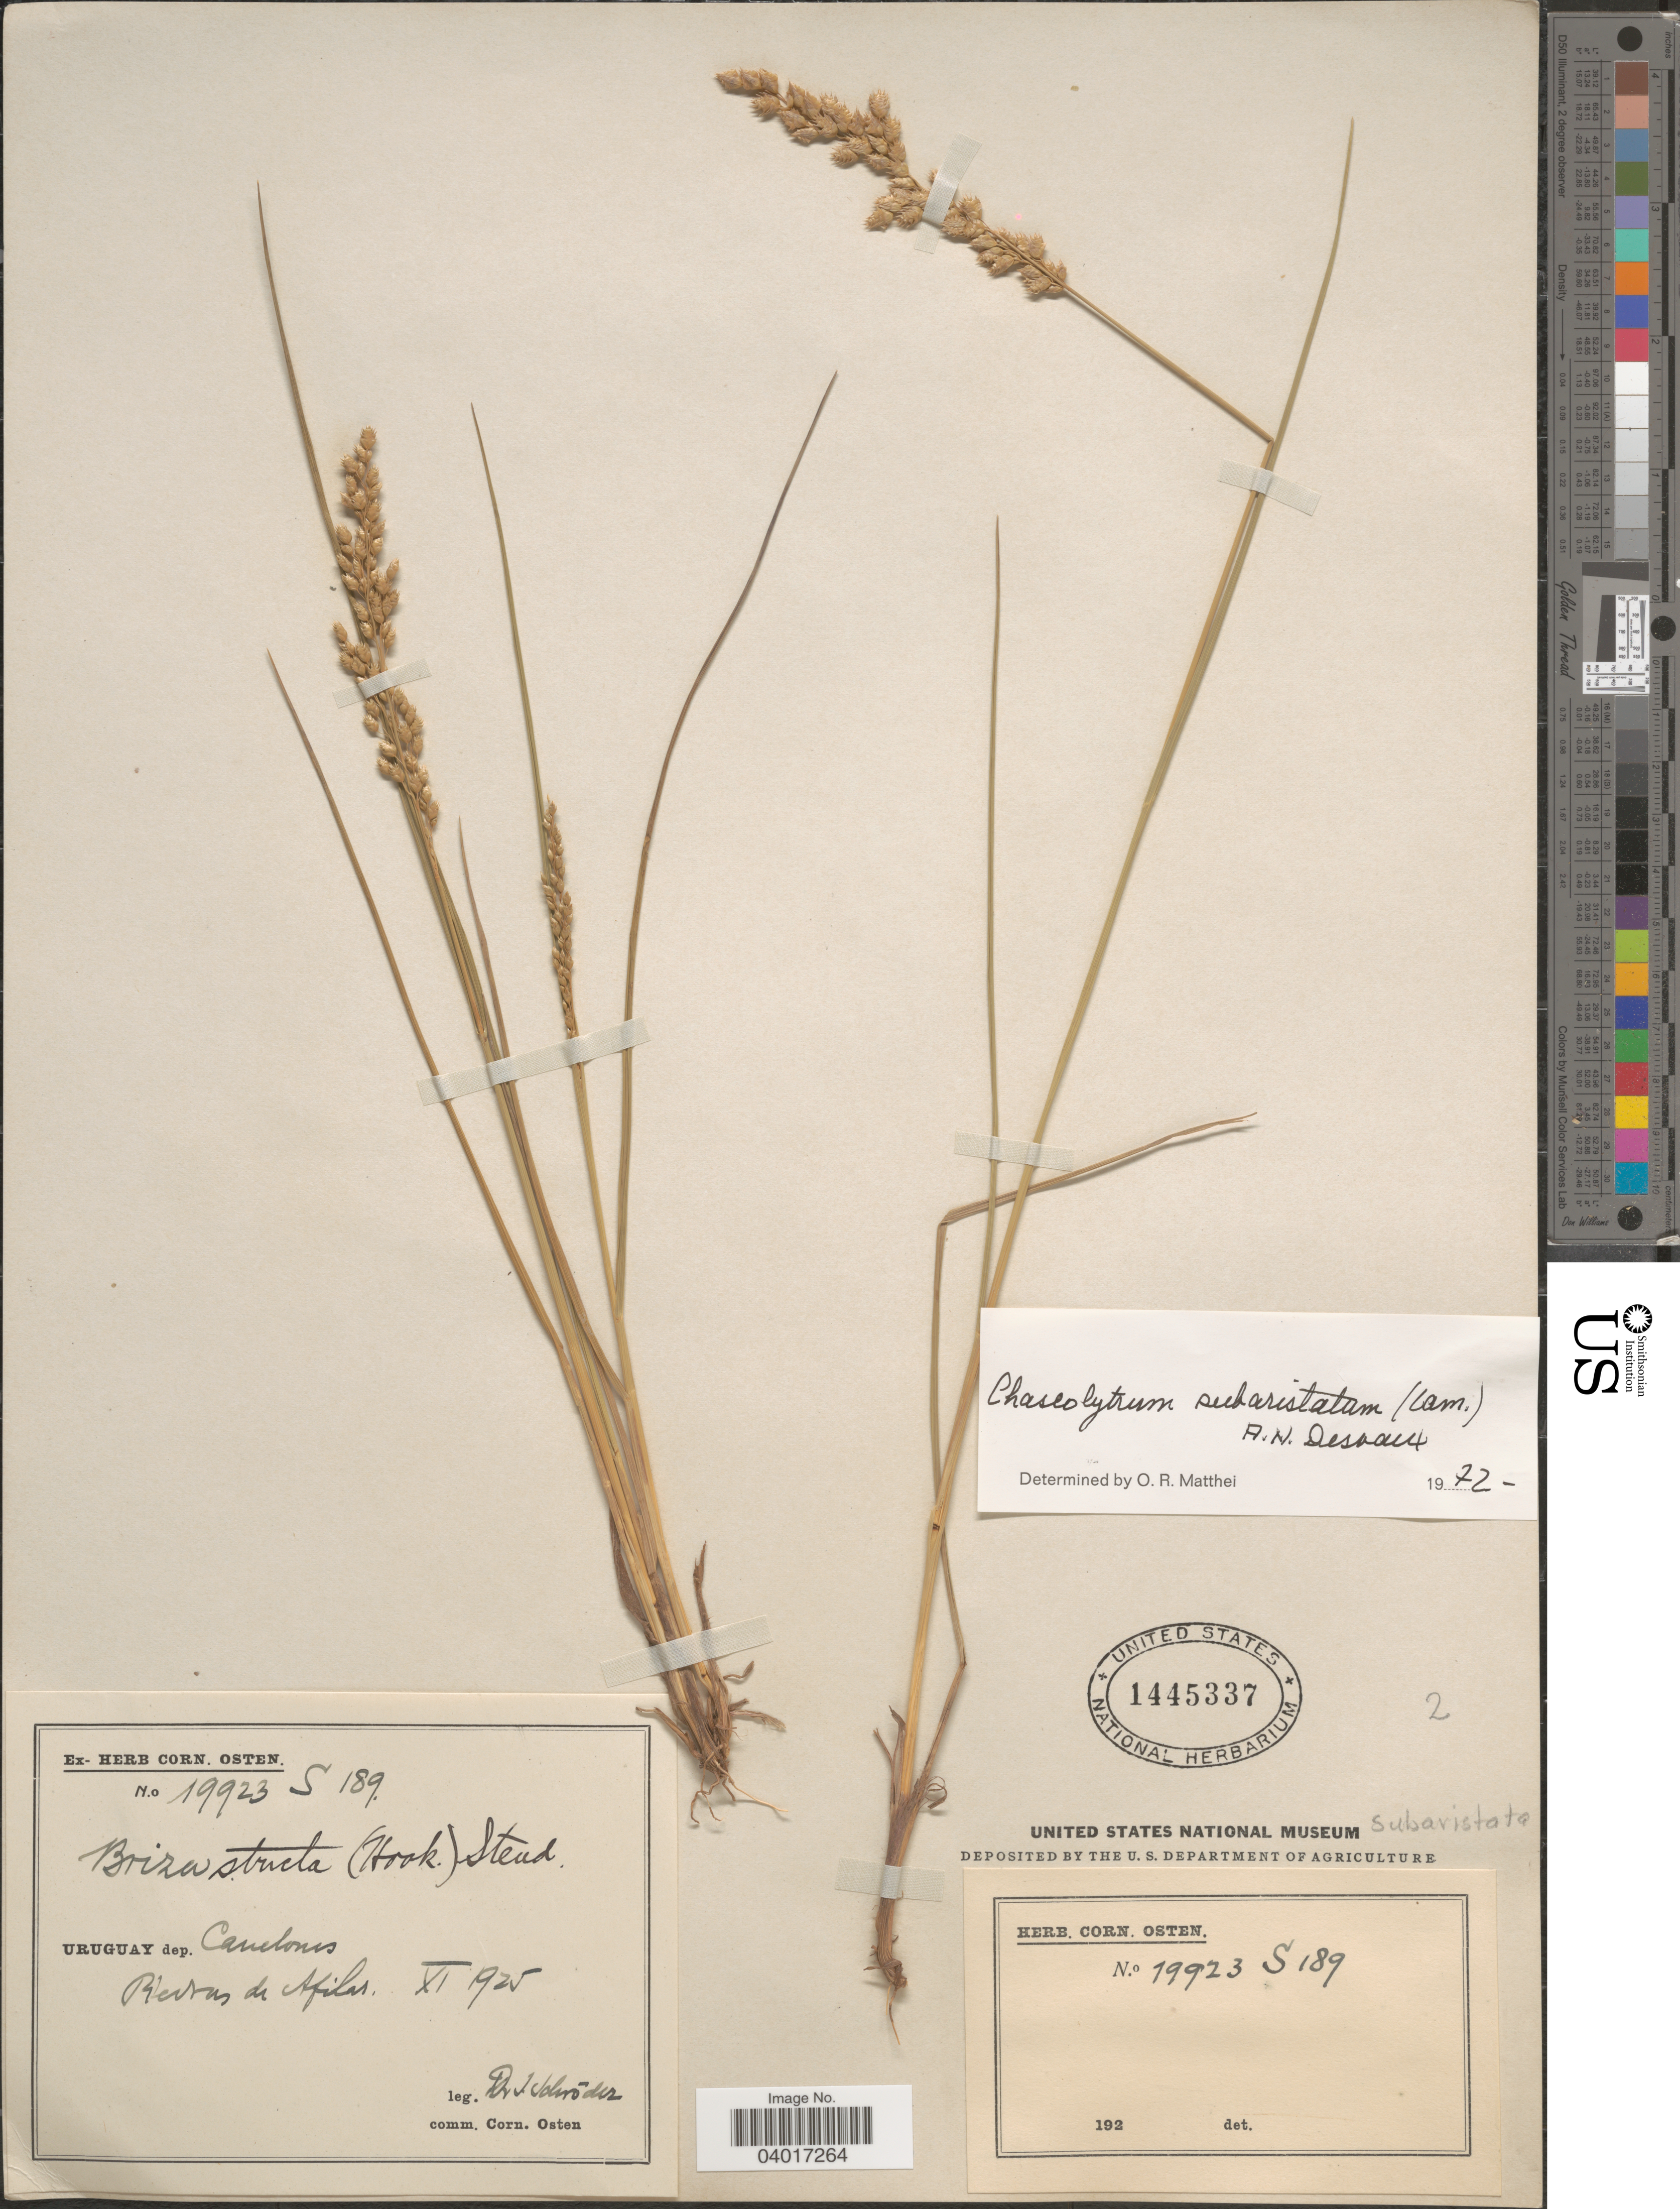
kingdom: Plantae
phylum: Tracheophyta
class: Liliopsida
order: Poales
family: Poaceae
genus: Chascolytrum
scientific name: Chascolytrum subaristatum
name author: (Lam.) Desv.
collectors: J. Schröder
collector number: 19923/S189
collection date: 1925-11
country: Uruguay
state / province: Canelones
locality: Dep. Canelones. Piedras de Afilar.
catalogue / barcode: US 1445337